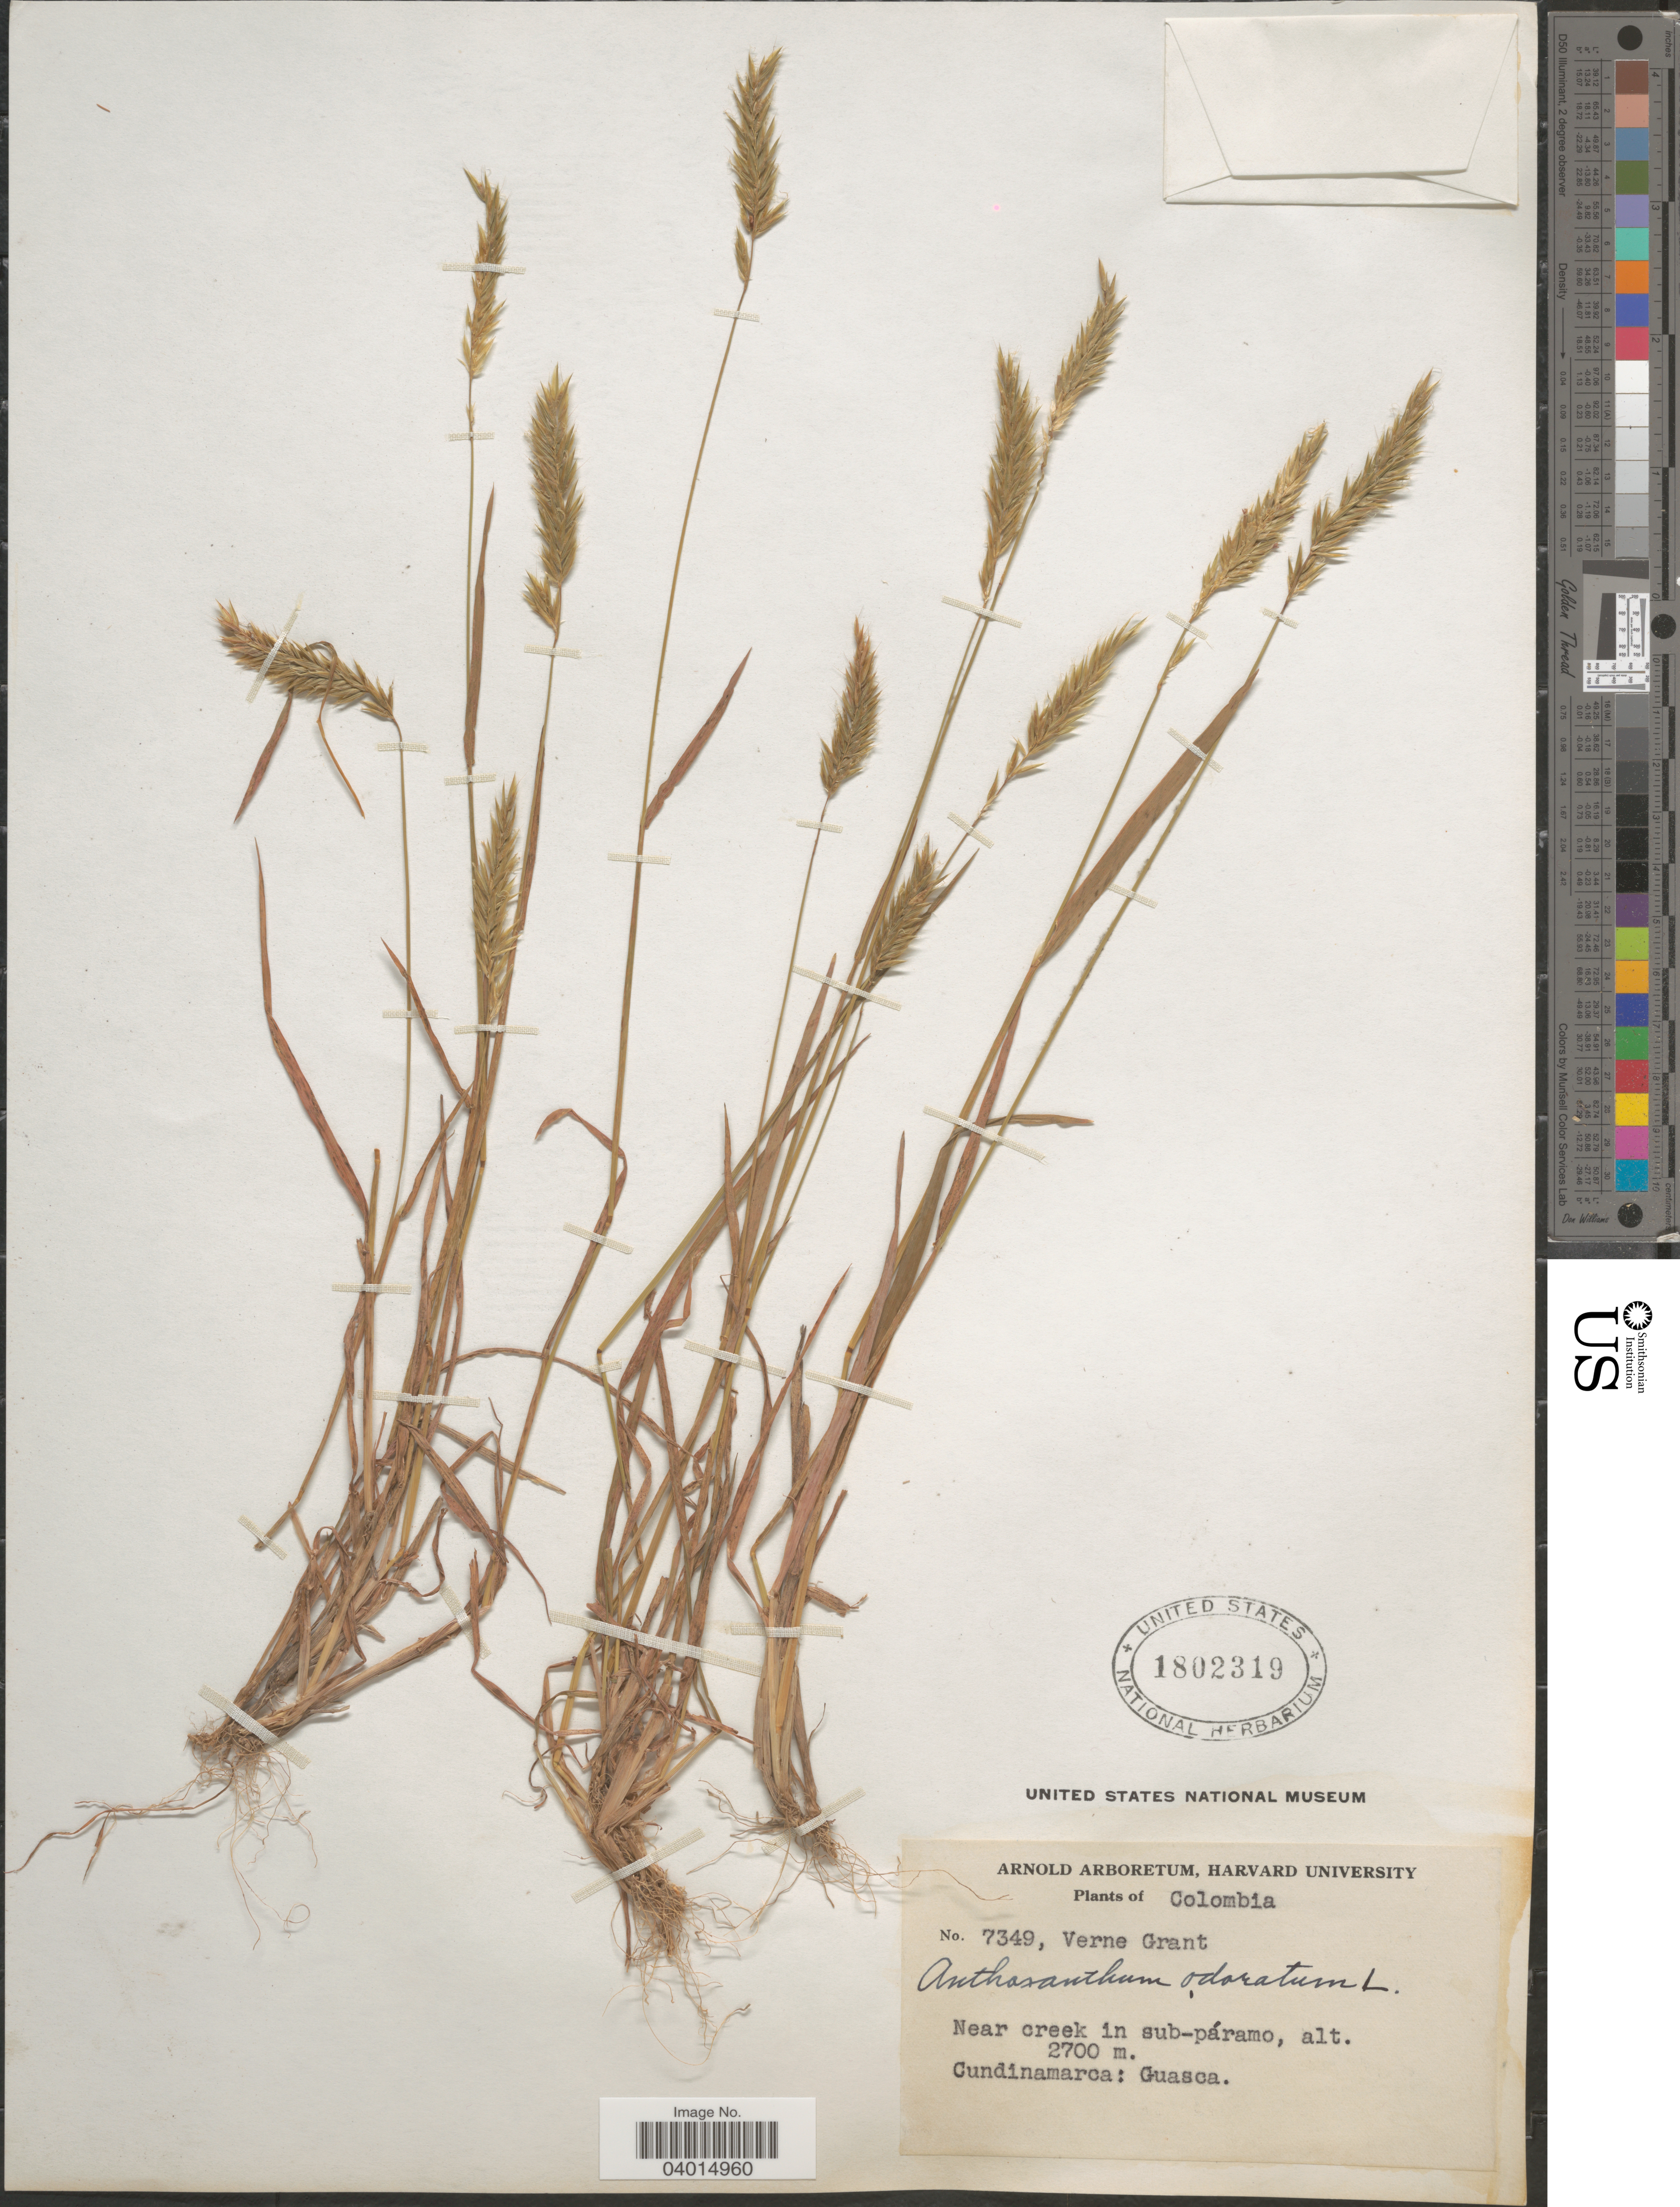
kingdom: Plantae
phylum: Tracheophyta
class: Liliopsida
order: Poales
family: Poaceae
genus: Anthoxanthum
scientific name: Anthoxanthum odoratum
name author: L.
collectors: V. Grant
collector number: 7349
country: Colombia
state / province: Cundinamarca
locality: Guasca.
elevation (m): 2700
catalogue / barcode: US 1802319